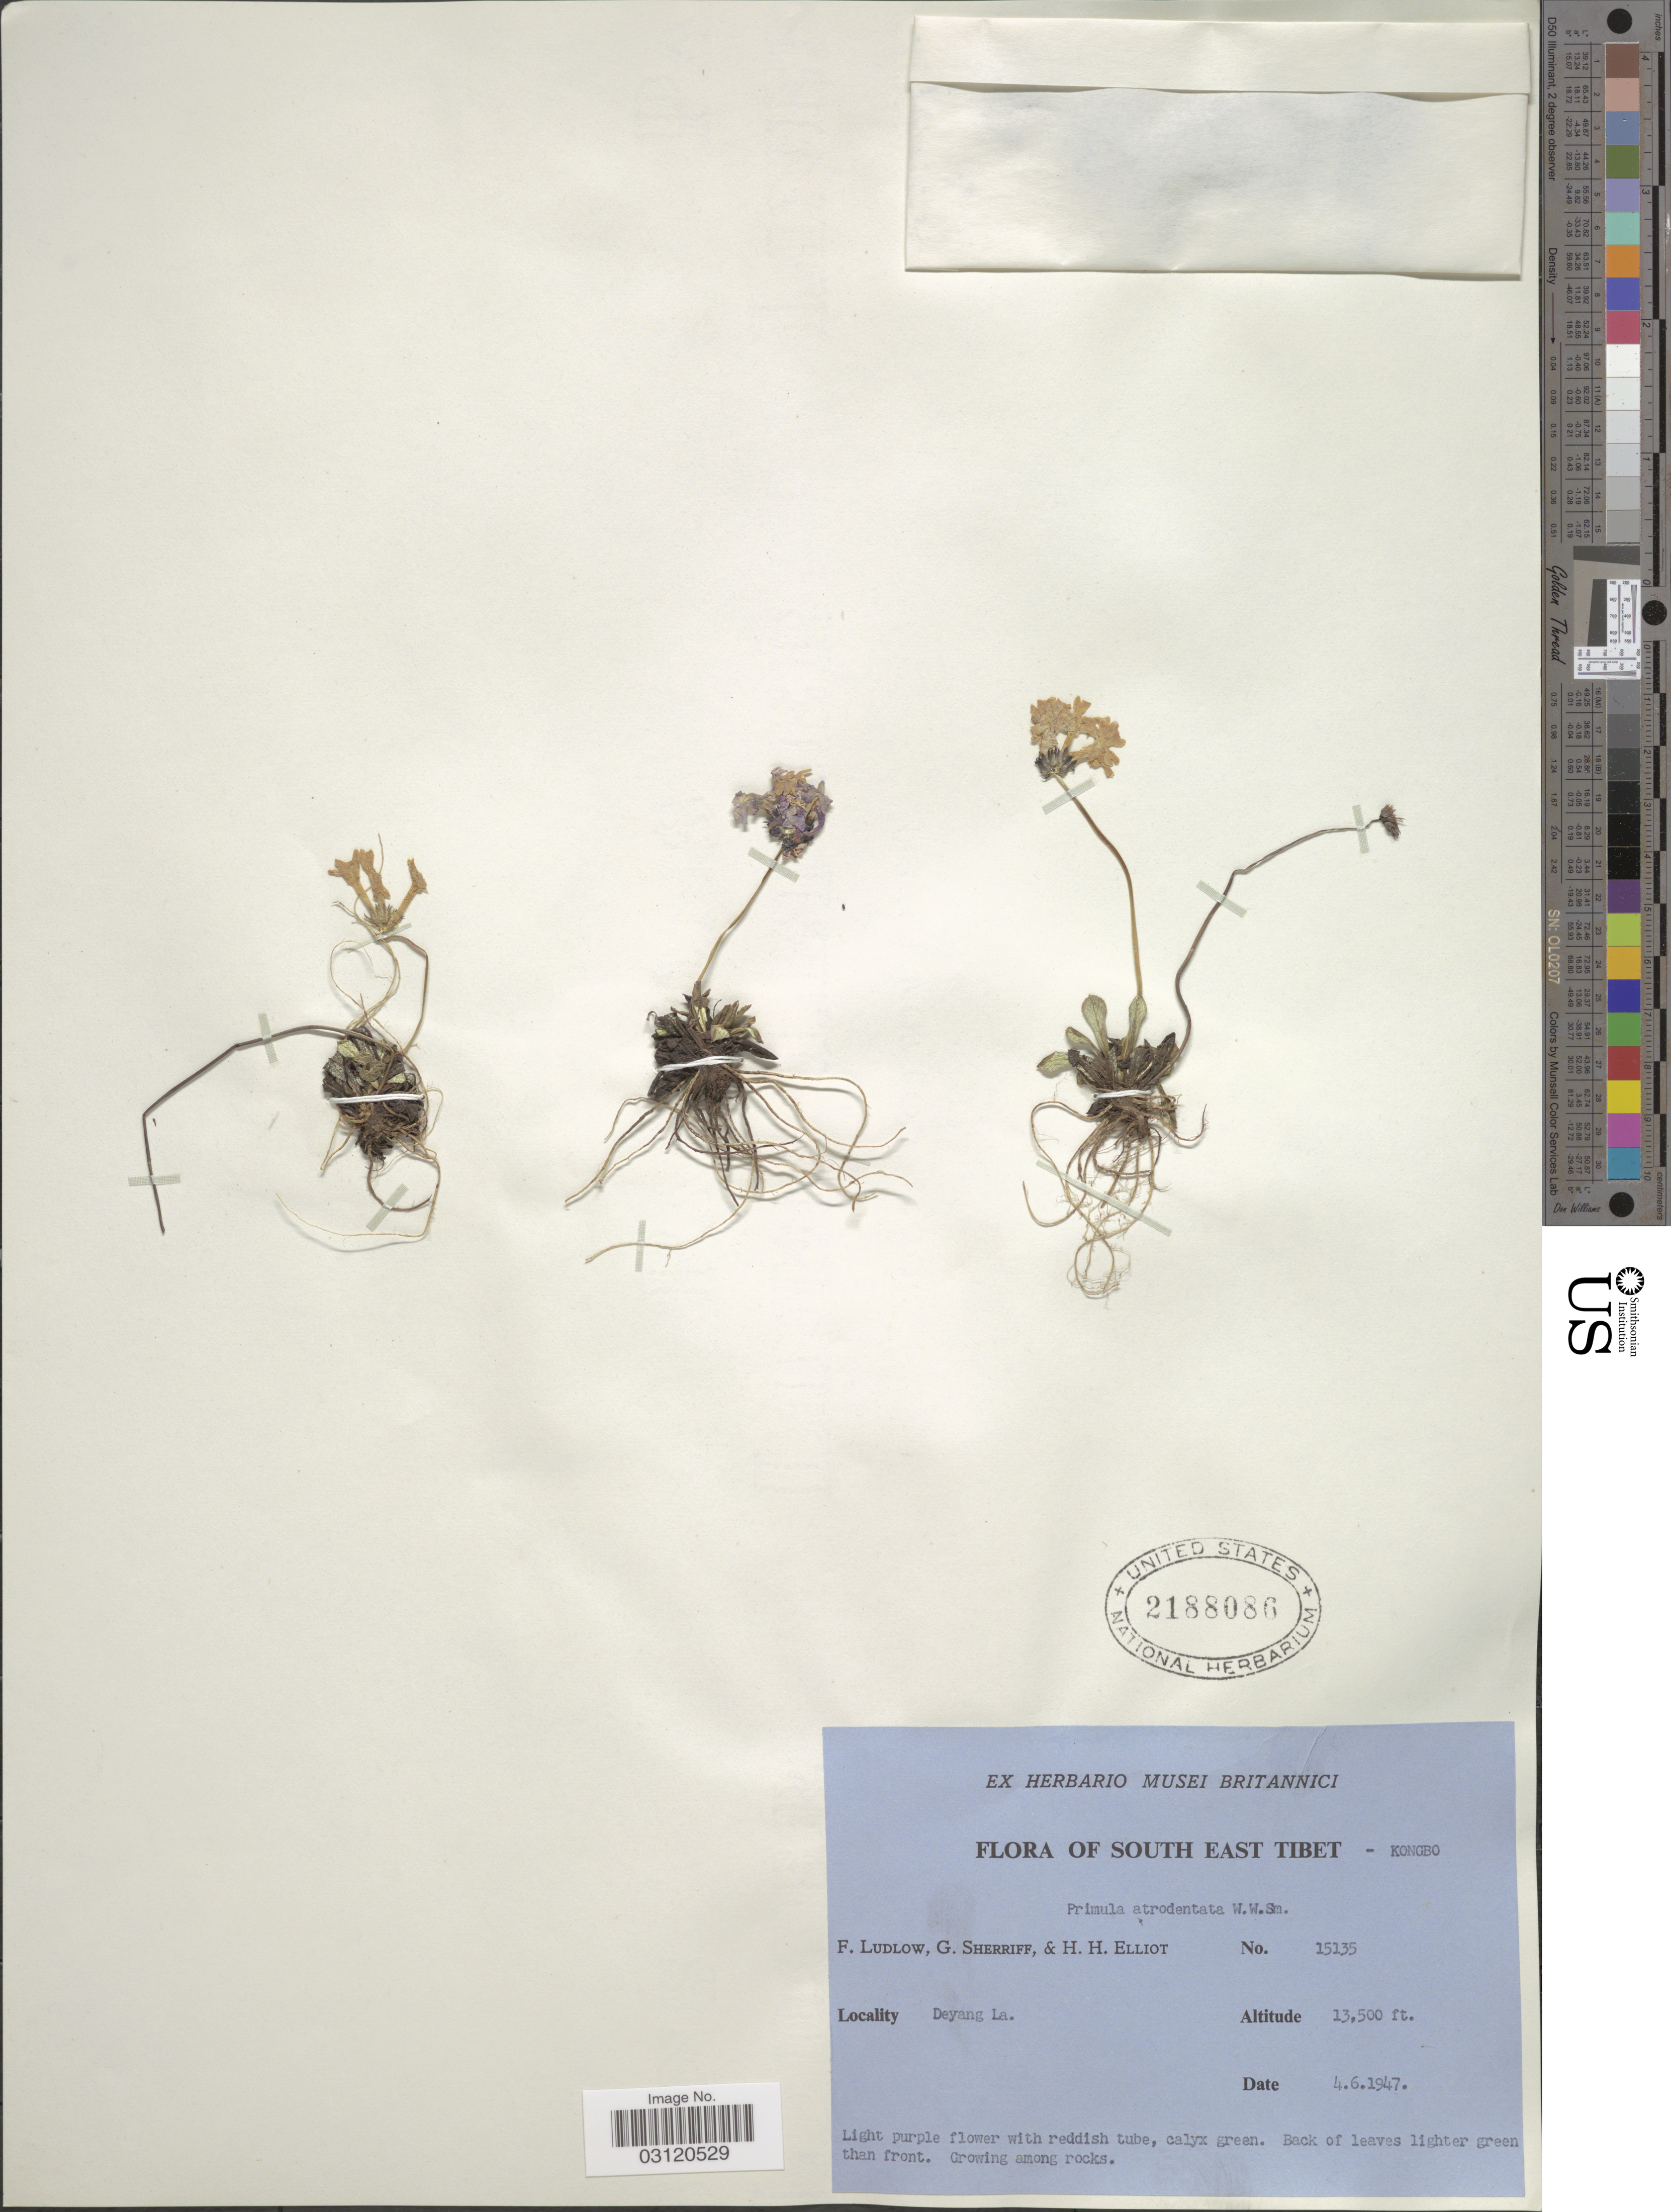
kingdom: Plantae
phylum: Tracheophyta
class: Magnoliopsida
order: Ericales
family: Primulaceae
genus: Primula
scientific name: Primula atrodentata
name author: W.W. Sm.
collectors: F. Ludlow, G. Sherriff & H. H. Elliot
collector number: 15135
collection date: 1947-06-04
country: China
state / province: Xizang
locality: South East Tibet - Kongbo. Deyang La.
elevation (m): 4115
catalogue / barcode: US 2188086